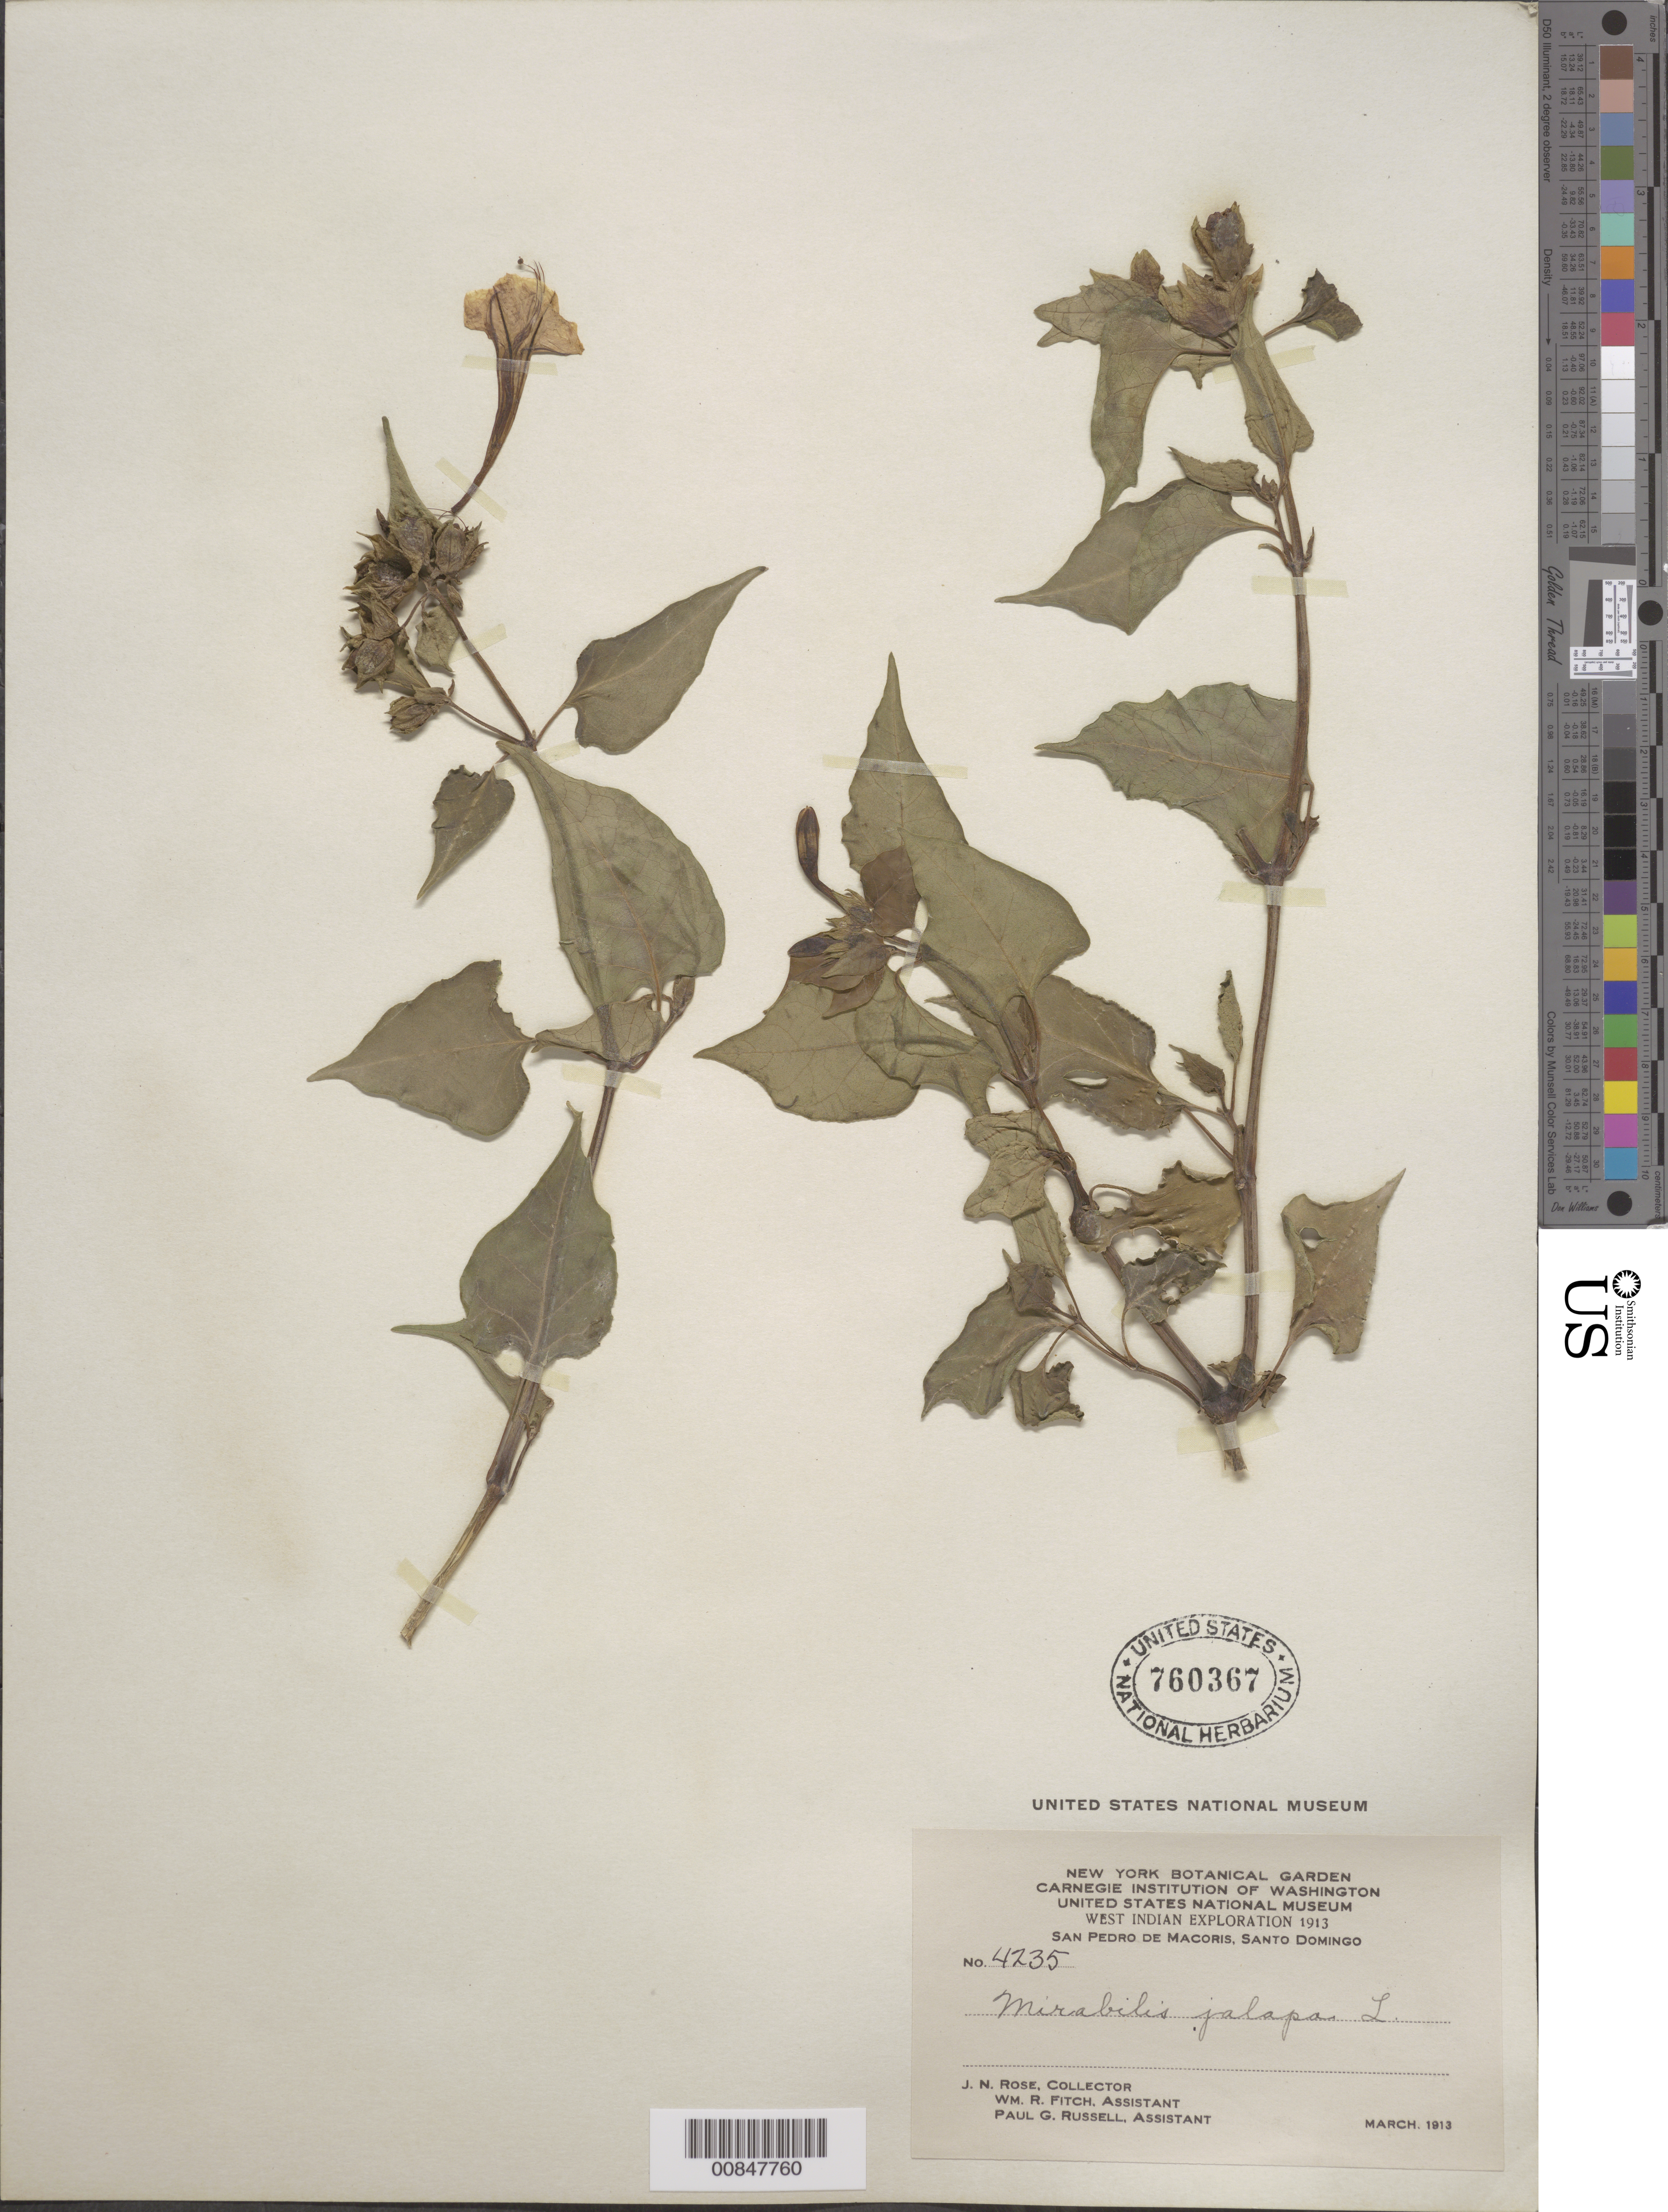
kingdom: Plantae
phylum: Tracheophyta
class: Magnoliopsida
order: Caryophyllales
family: Nyctaginaceae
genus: Mirabilis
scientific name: Mirabilis jalapa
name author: L.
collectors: J. N. Rose, W. R. Fitch & P. G. Russell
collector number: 4235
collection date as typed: Mar 1913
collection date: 1913-03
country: Dominican Republic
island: Hispaniola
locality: San Pedro de Macoris, Santo Domingo.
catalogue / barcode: US 760367